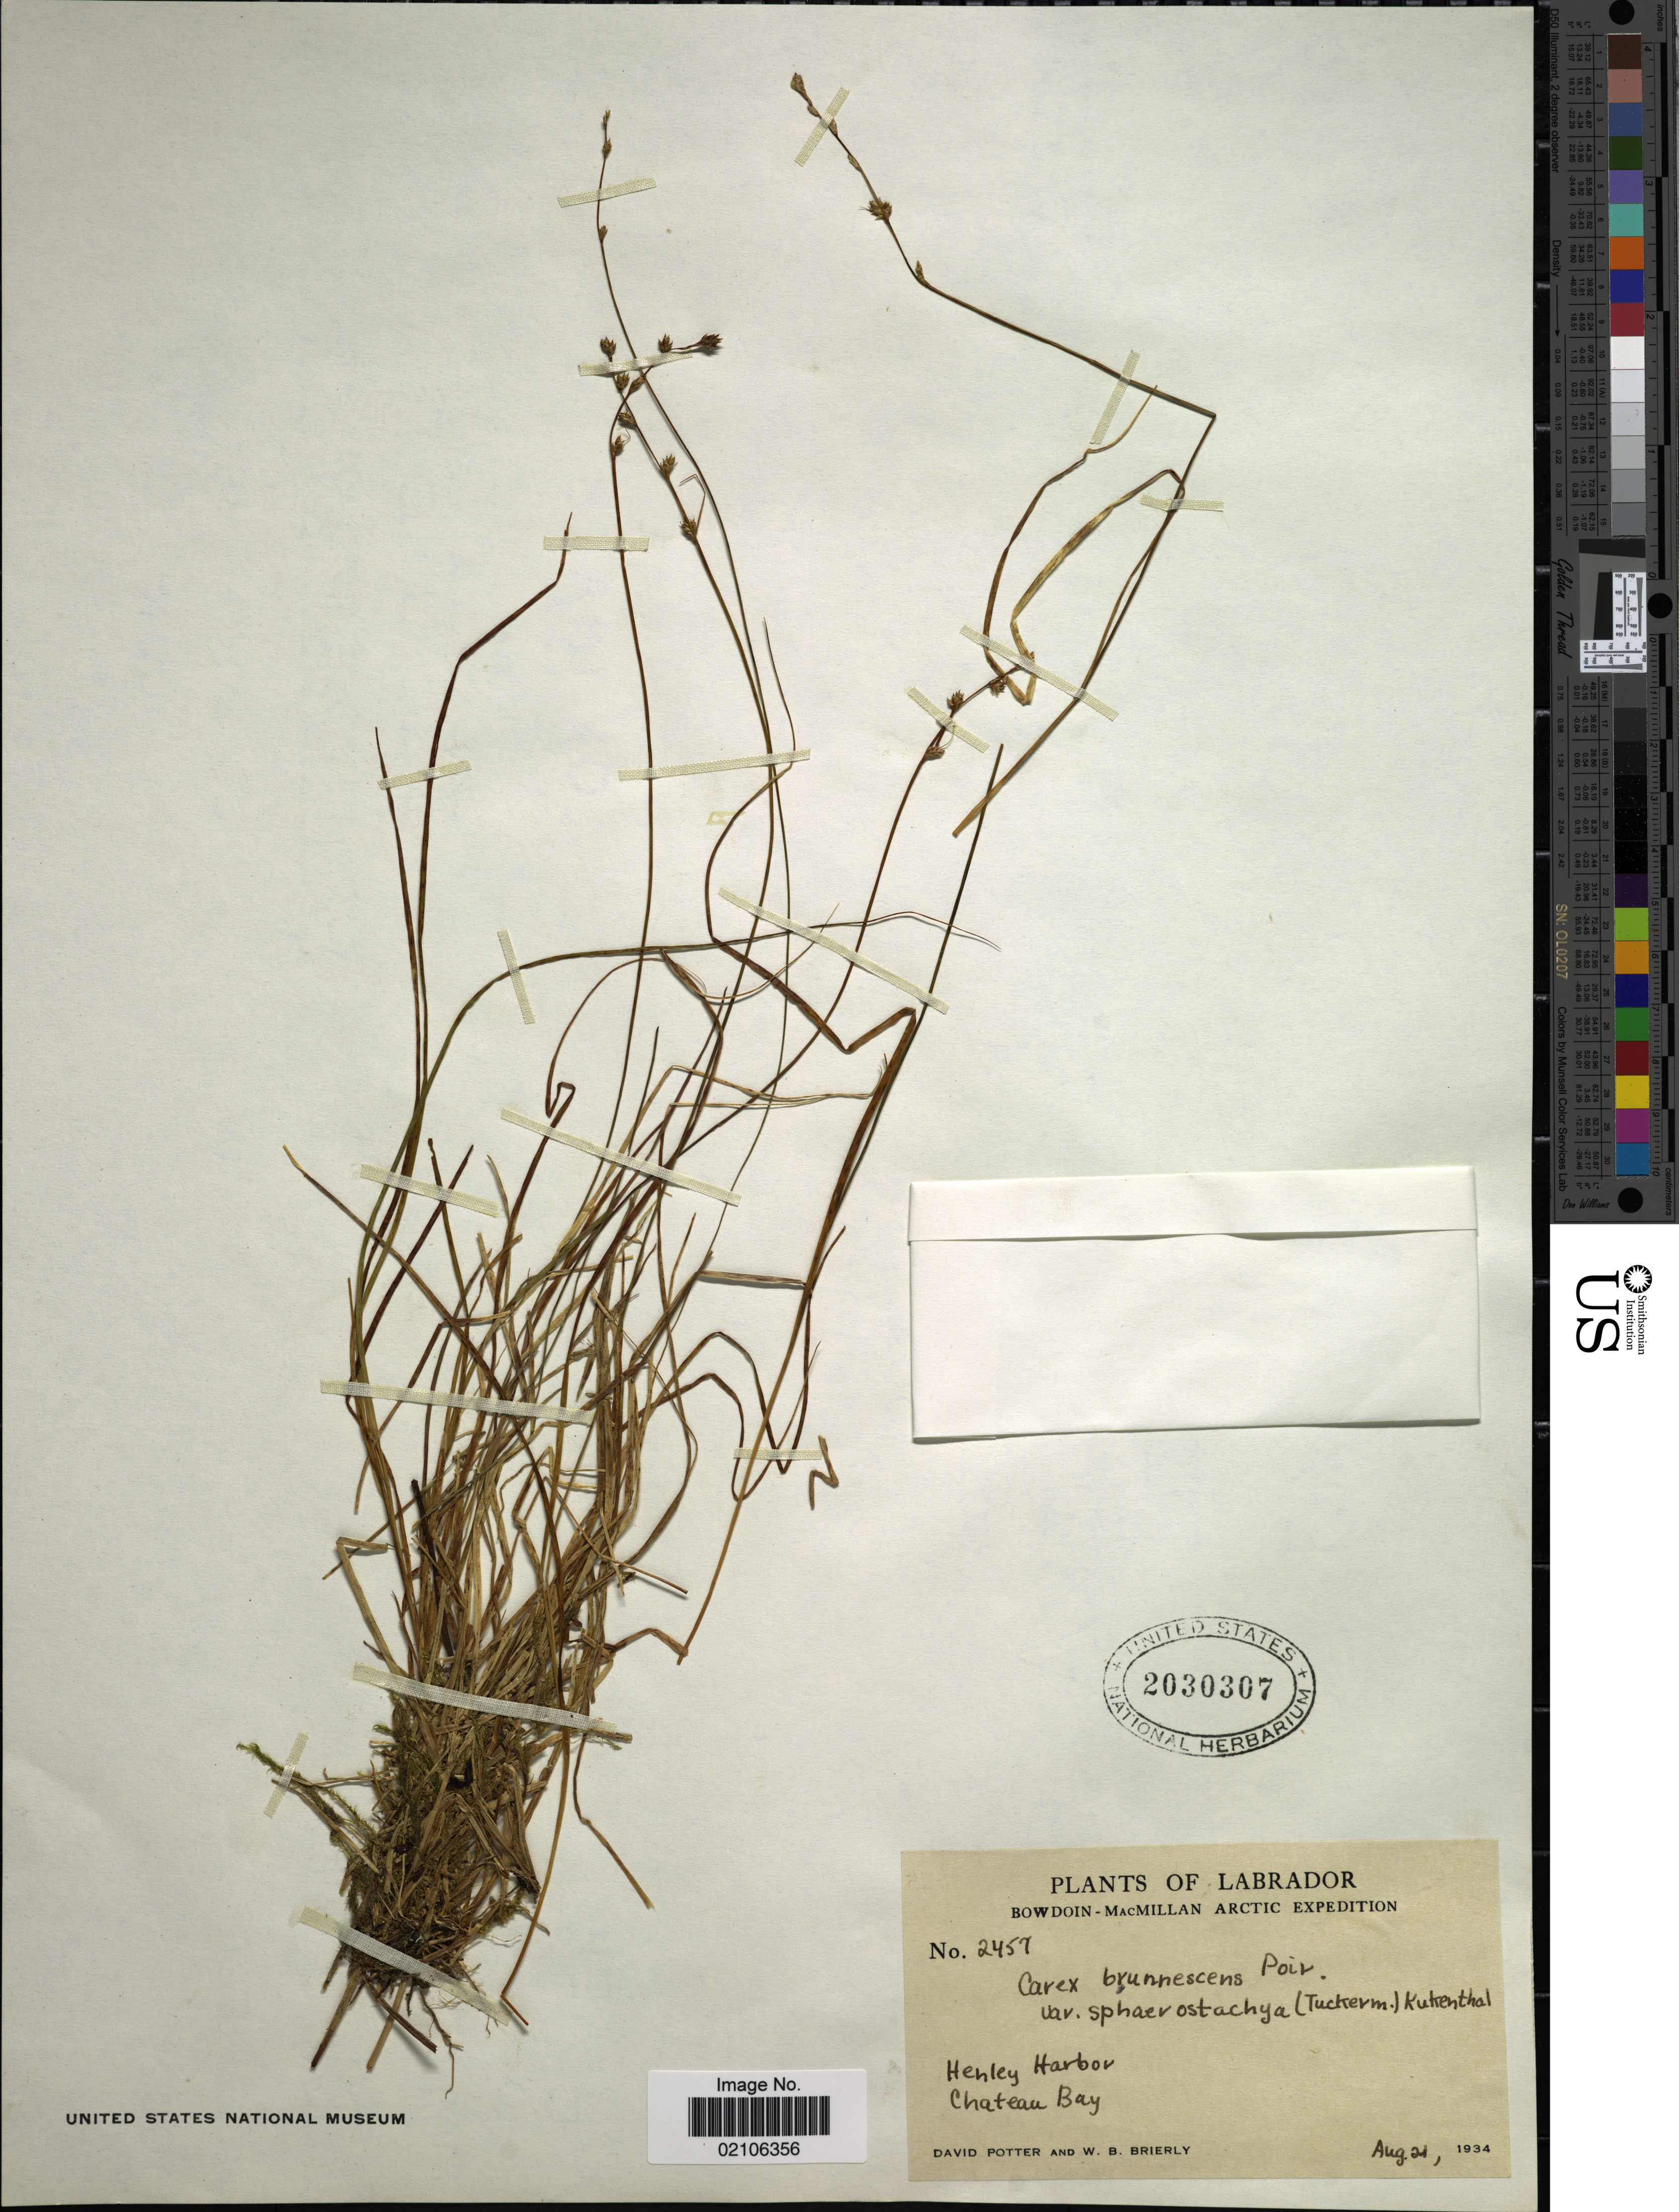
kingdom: Plantae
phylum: Tracheophyta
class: Liliopsida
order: Poales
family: Cyperaceae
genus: Carex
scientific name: Carex brunnescens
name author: (Pers.) Poir.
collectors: D. Potter & W. Brierly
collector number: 2457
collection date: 1934-08-21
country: Canada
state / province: Newfoundland and Labrador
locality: Labrador, Henley Harbor, Chateau Bay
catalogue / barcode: US 2030307